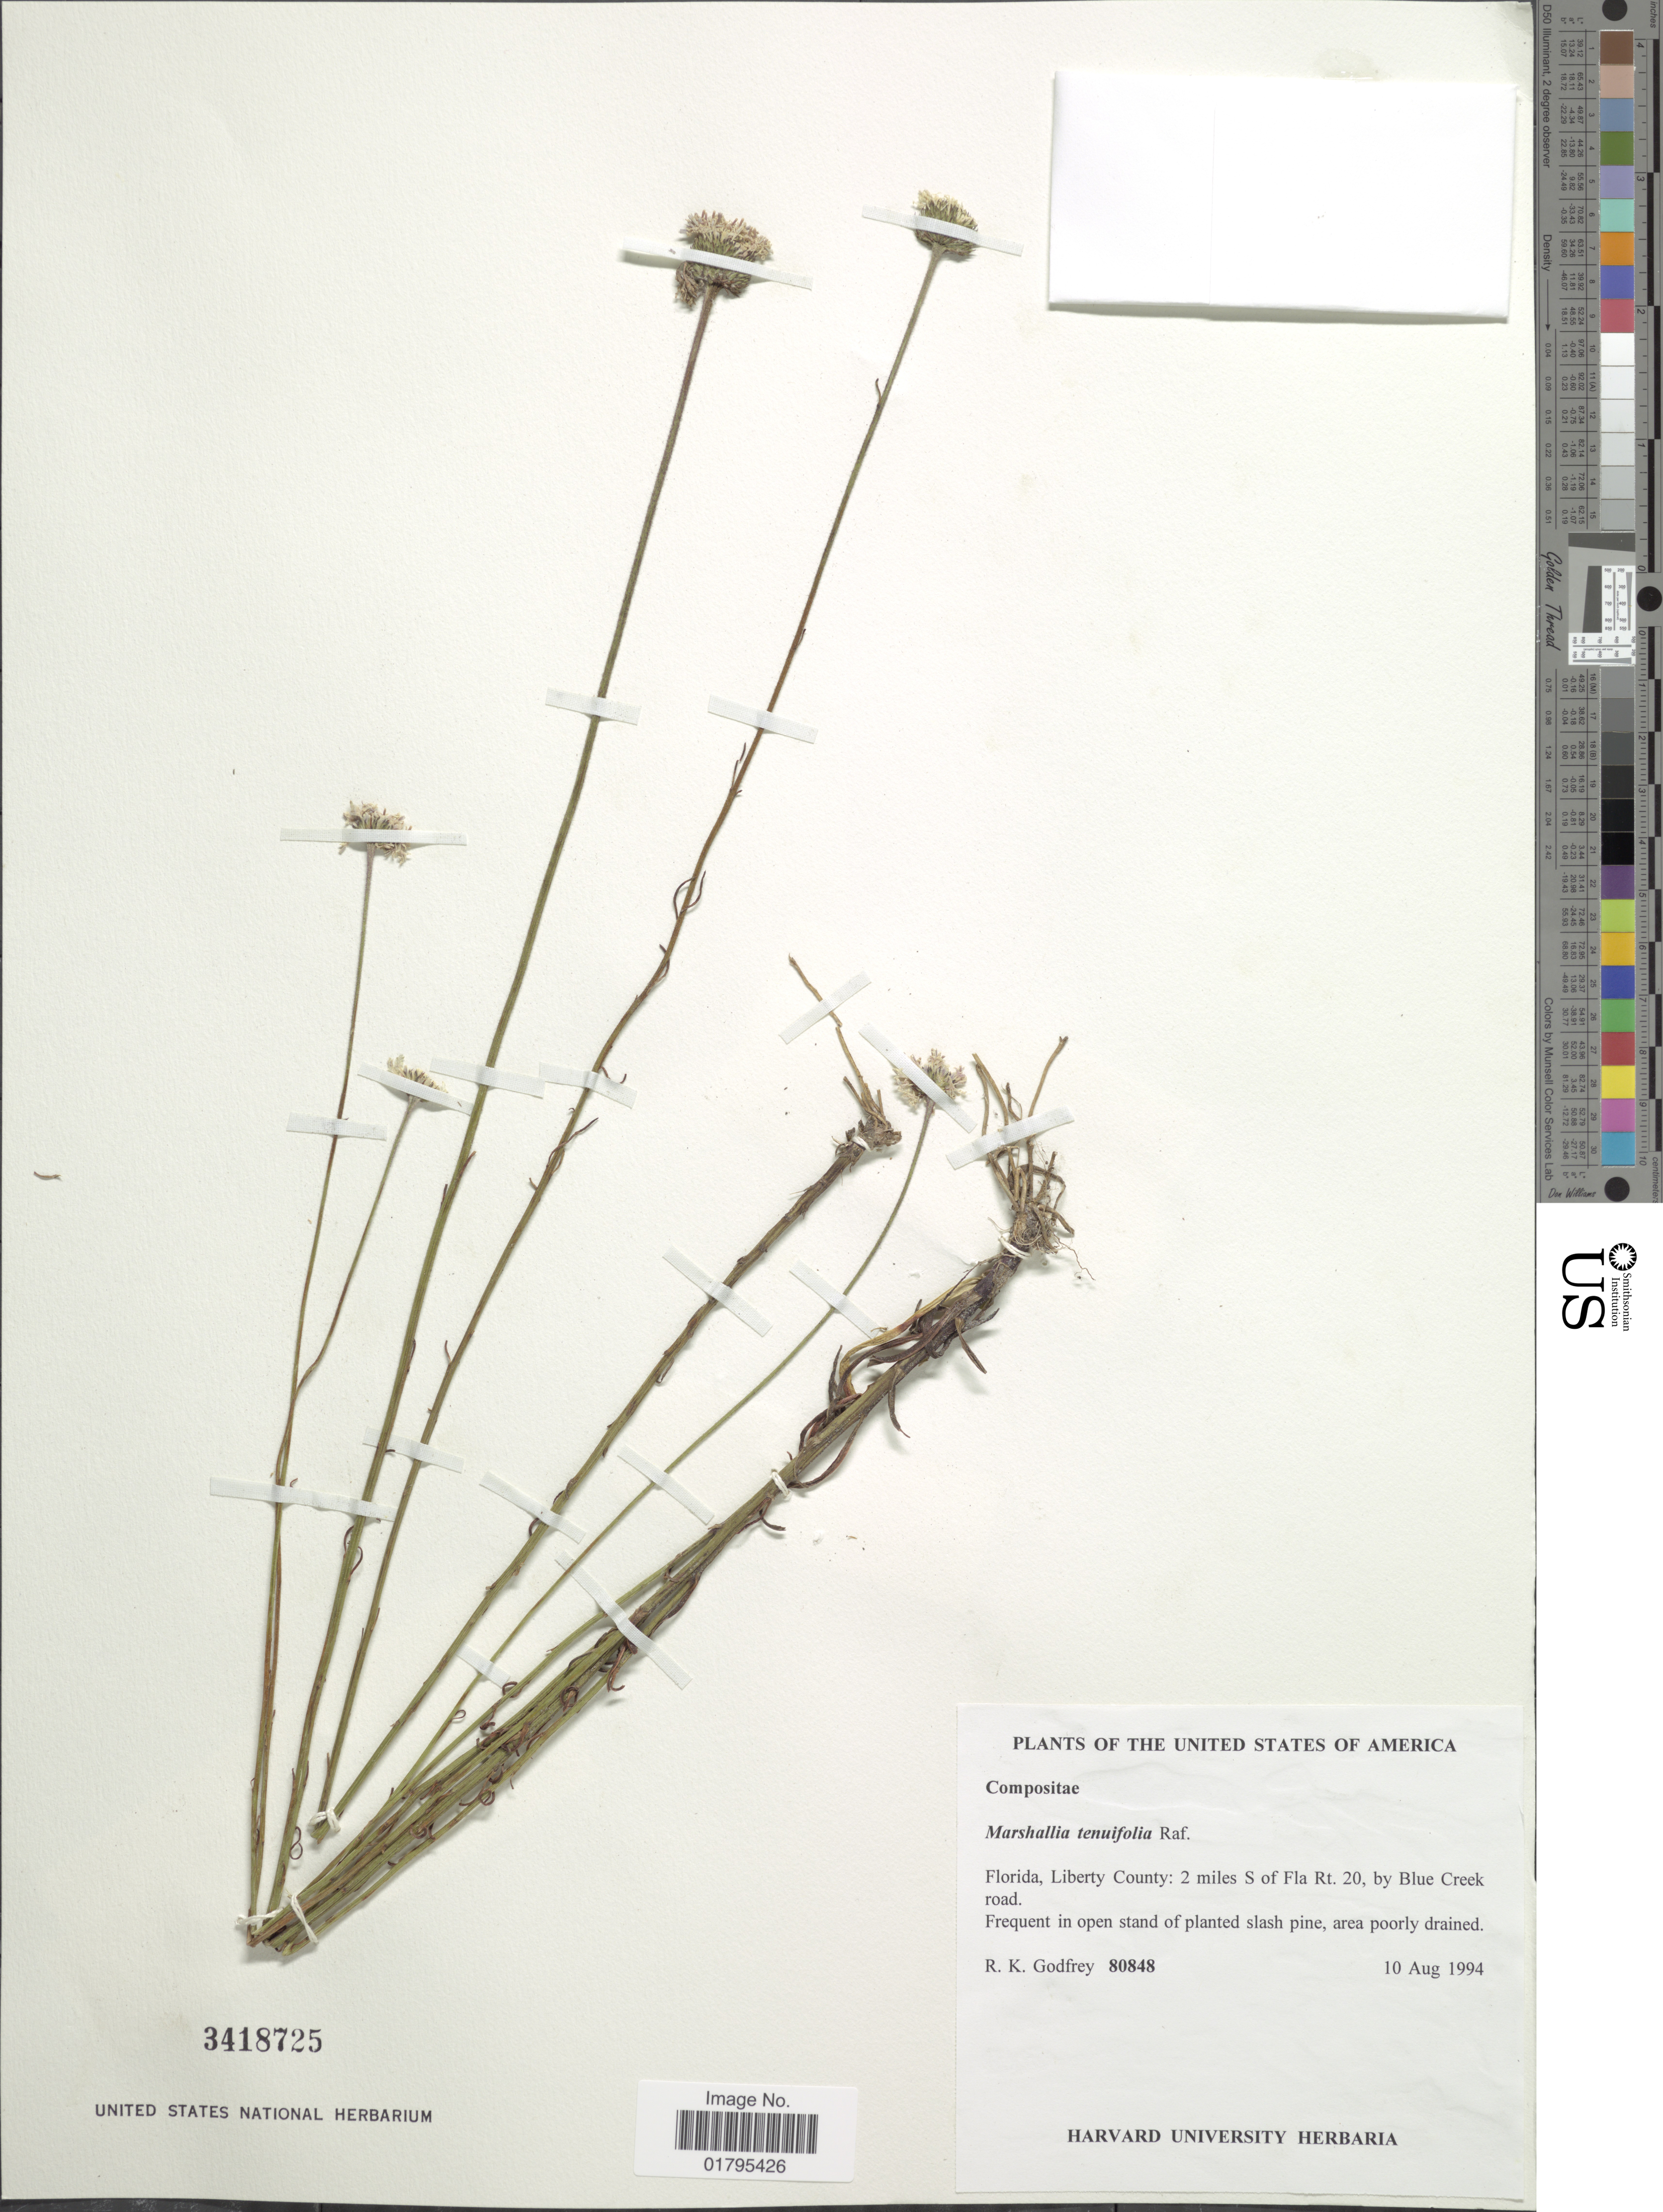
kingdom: Plantae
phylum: Tracheophyta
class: Magnoliopsida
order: Asterales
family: Asteraceae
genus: Marshallia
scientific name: Marshallia tenuifolia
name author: Raf.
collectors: R. K. Godfrey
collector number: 80848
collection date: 1994-08-10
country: United States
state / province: Florida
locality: Florida, Liberty County: 2 miles S of Fla Rt. 20, by Blue Creek road.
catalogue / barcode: US 3418725